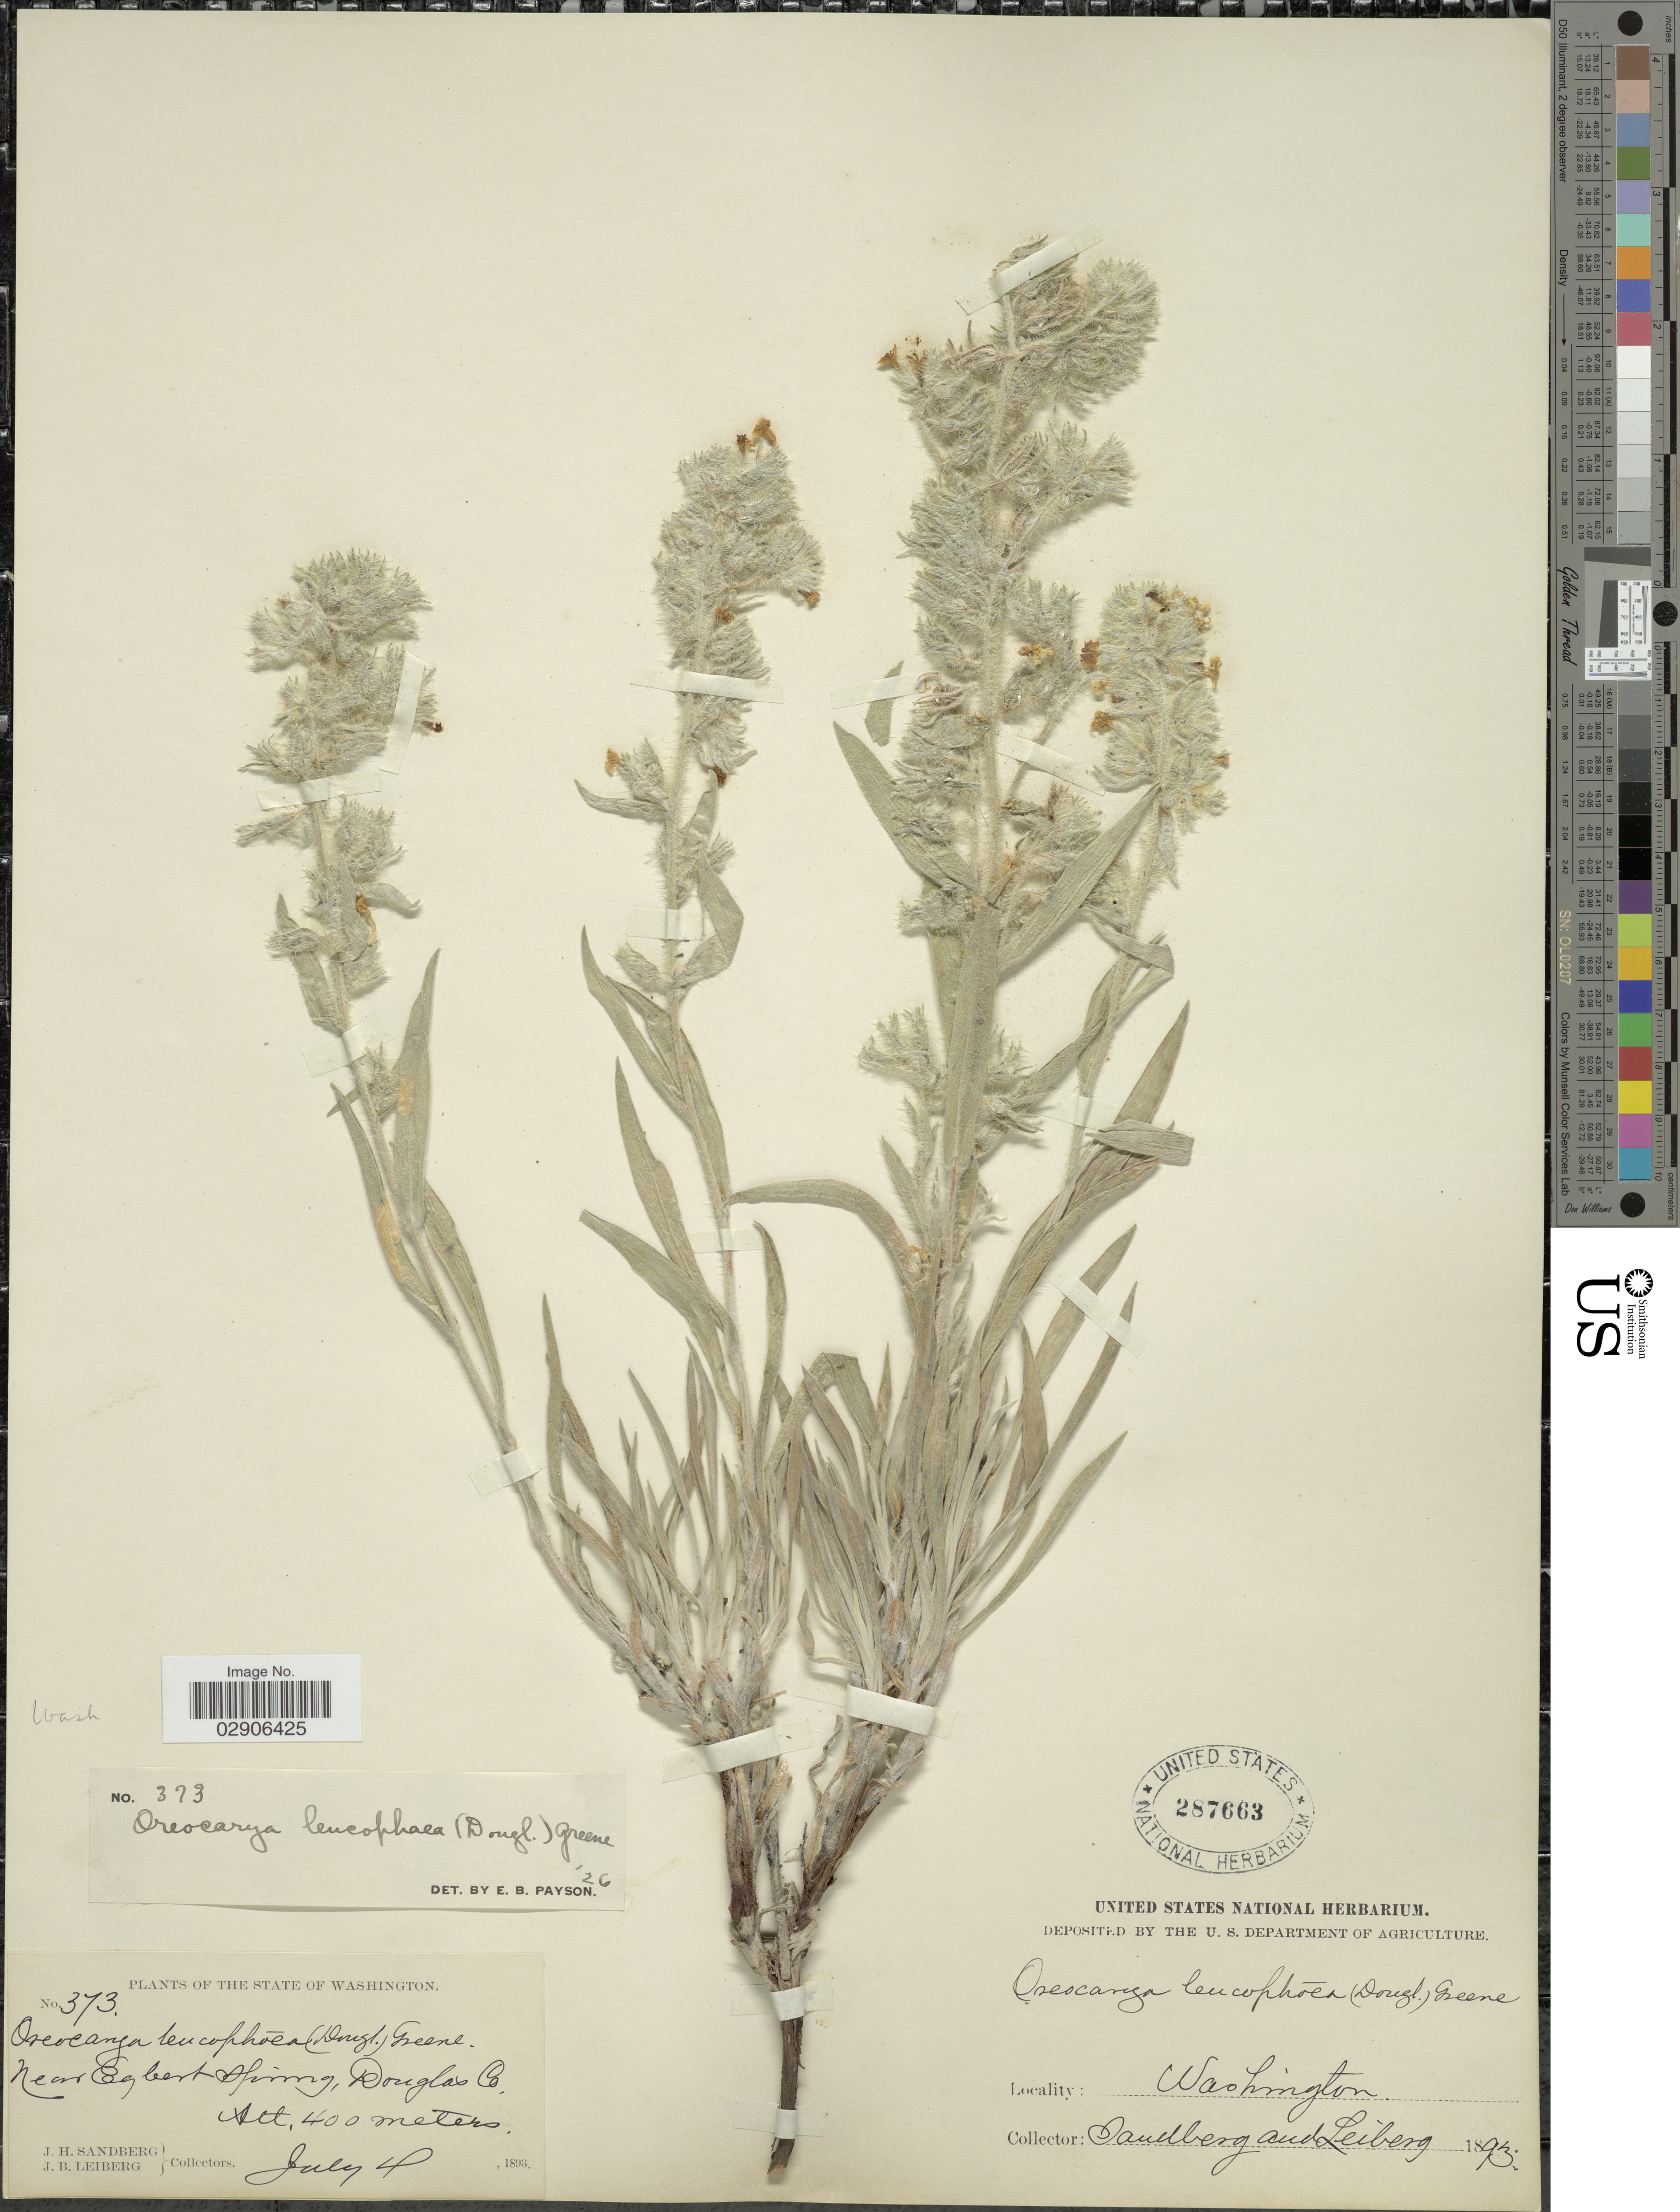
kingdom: Plantae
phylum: Tracheophyta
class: Magnoliopsida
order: Boraginales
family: Boraginaceae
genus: Oreocarya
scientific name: Oreocarya leucophaea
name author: (Douglas ex Lehm.) Greene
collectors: J. H. Sandberg & J. B. Leiberg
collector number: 373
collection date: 1893-07-04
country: United States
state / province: Washington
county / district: Douglas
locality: Near Egbert Spring, Douglas Co.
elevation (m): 400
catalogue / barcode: US 287663